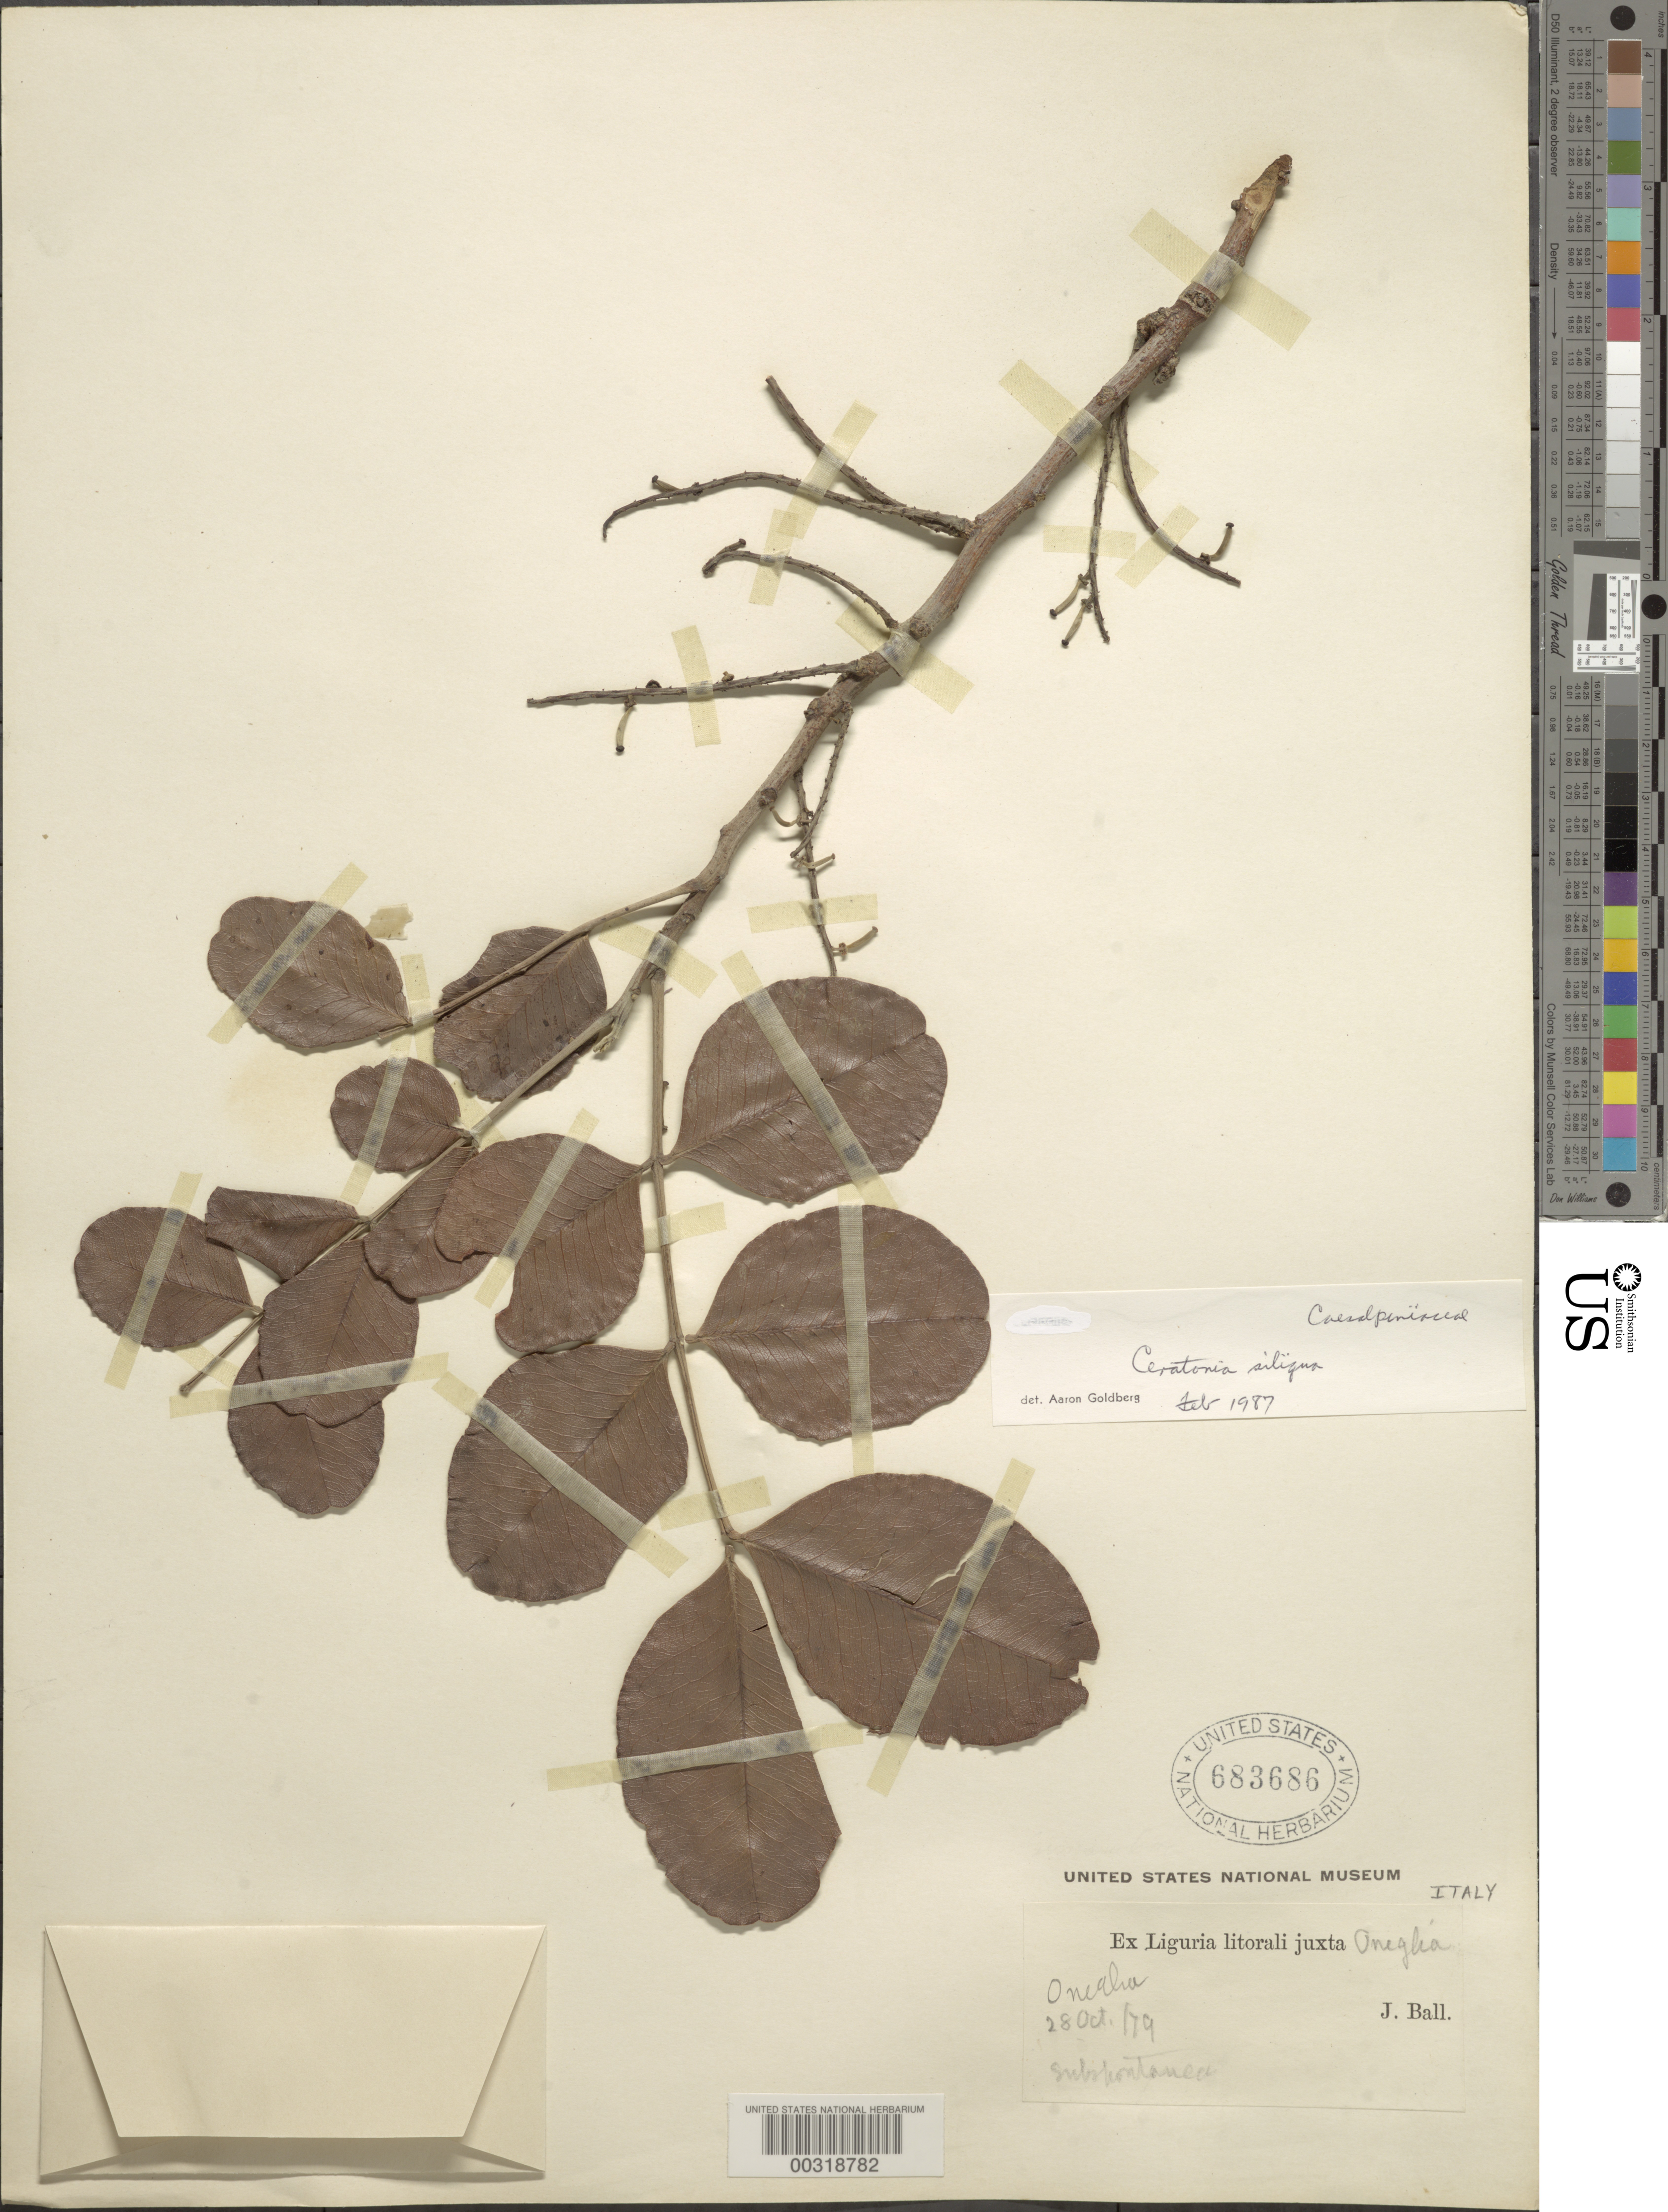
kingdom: Plantae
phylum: Tracheophyta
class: Magnoliopsida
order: Fabales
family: Fabaceae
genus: Ceratonia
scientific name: Ceratonia siliqua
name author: L.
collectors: J. Ball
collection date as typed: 28 Oct 1879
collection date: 1879-10-28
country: Italy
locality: Oneglia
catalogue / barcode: US 683686